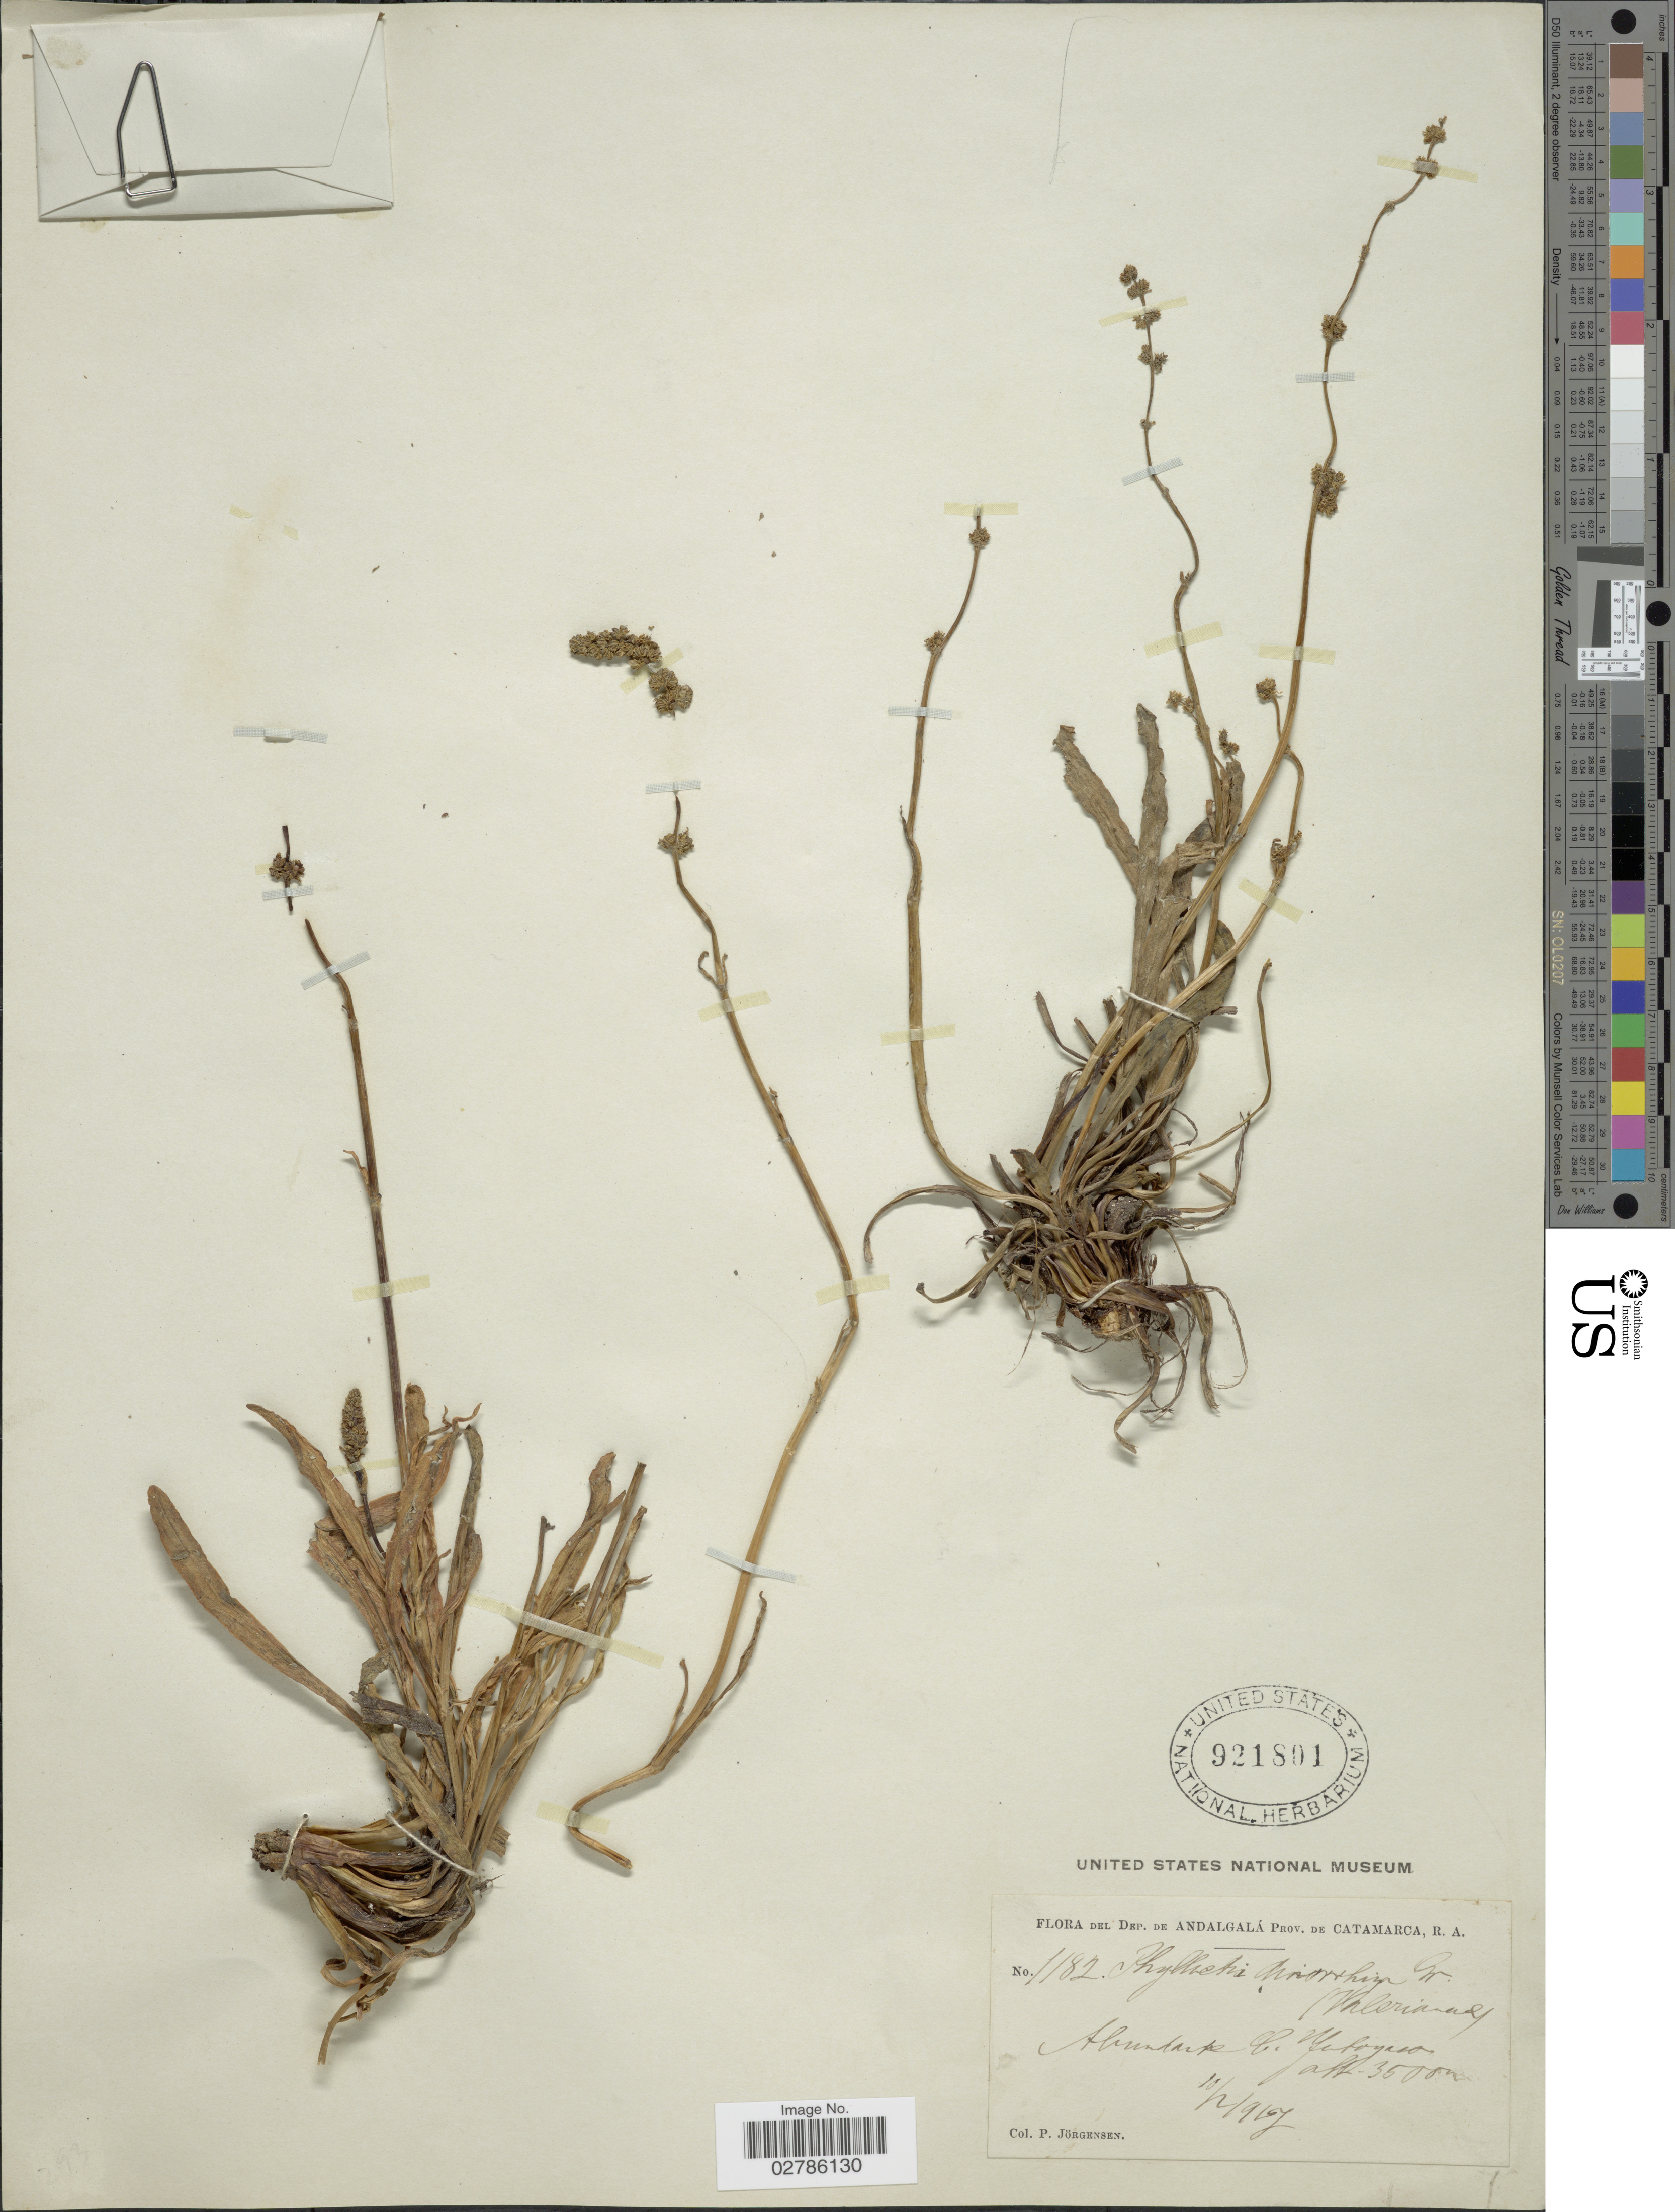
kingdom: Plantae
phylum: Tracheophyta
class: Magnoliopsida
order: Dipsacales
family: Caprifoliaceae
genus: Phyllactis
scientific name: Phyllactis macrorhiza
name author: (Poepp. ex DC.) Wedd.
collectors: P. Jörgensen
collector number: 1182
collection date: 1967-02-10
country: Argentina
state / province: Catamarca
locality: Dep. de Andalgalá, Prov. de Catamarca, R.A. Abundante S. Yaboyaco.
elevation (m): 3500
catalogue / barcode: US 921801